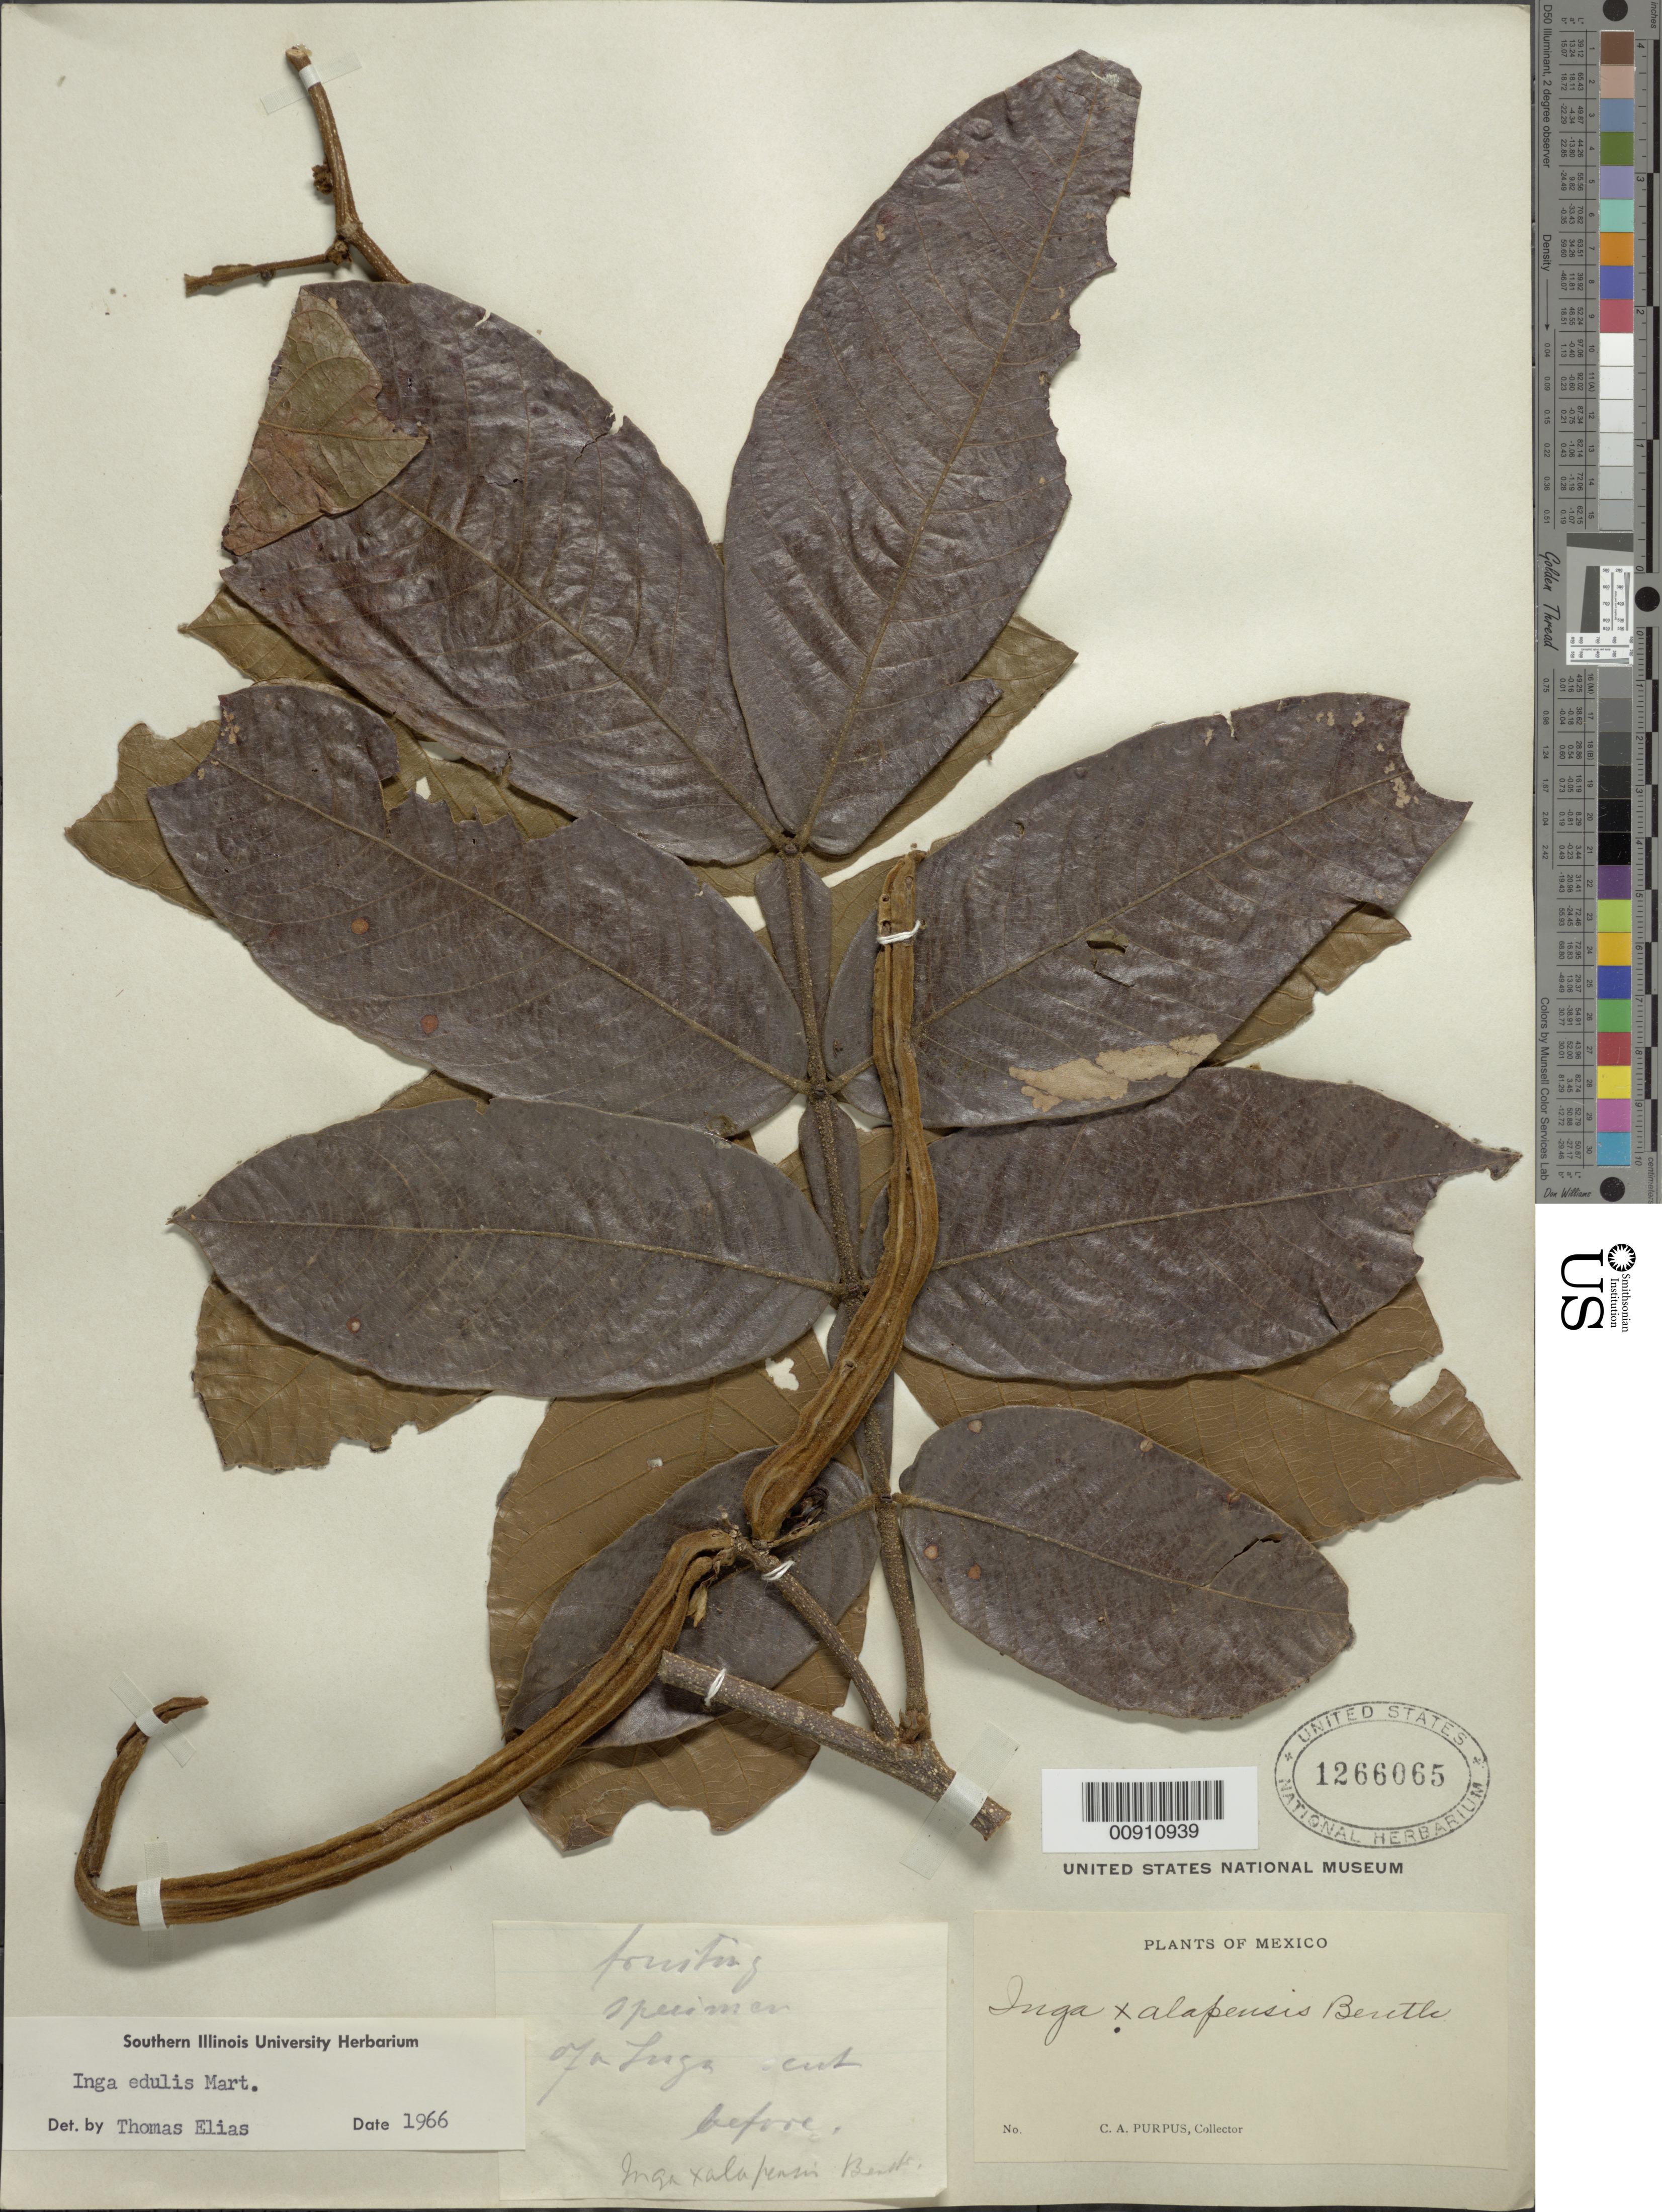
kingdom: Plantae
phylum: Tracheophyta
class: Magnoliopsida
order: Fabales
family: Fabaceae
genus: Inga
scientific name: Inga edulis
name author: Mart.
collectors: C. A. Purpus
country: Mexico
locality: Mexico.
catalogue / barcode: US 1266065